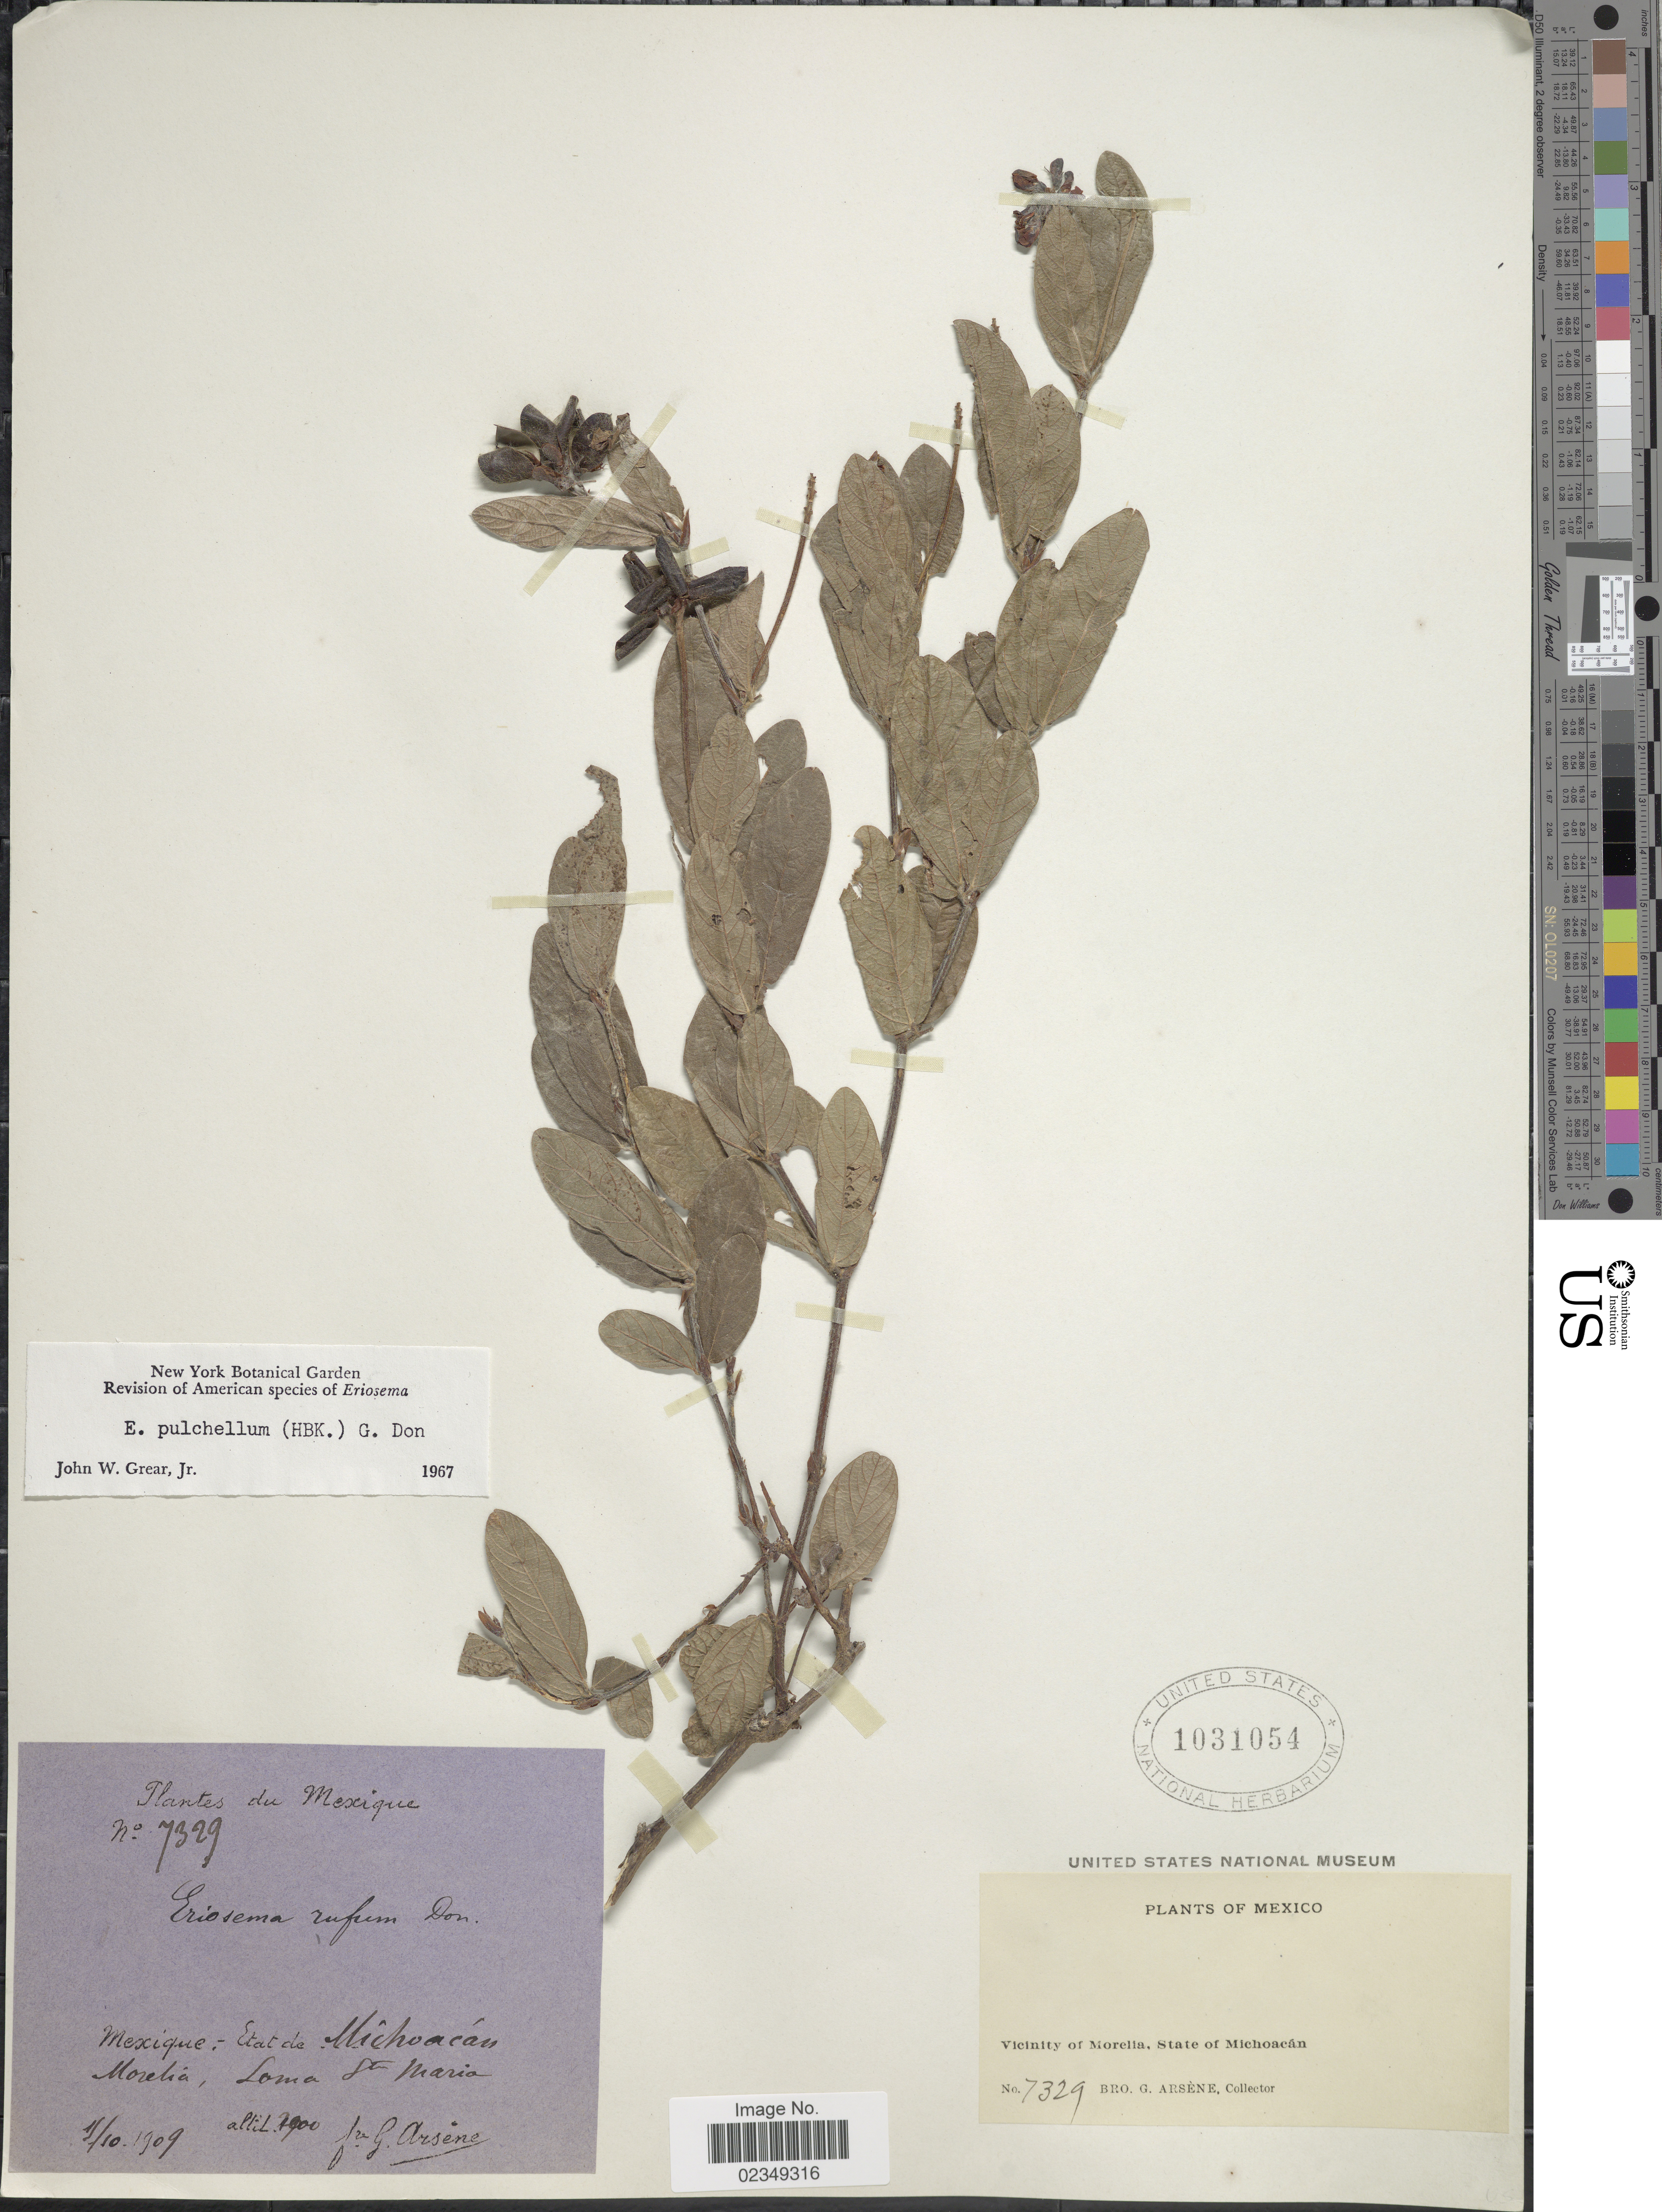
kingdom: Plantae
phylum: Tracheophyta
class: Magnoliopsida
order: Fabales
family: Fabaceae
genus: Eriosema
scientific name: Eriosema pulchellum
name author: (Kunth) G. Don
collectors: Bro. G. Arsène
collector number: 7329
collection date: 1909-10-19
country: Mexico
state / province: Michoacán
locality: Loma Sta. Maria [Lomas de St. Maria]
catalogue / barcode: US 1031054